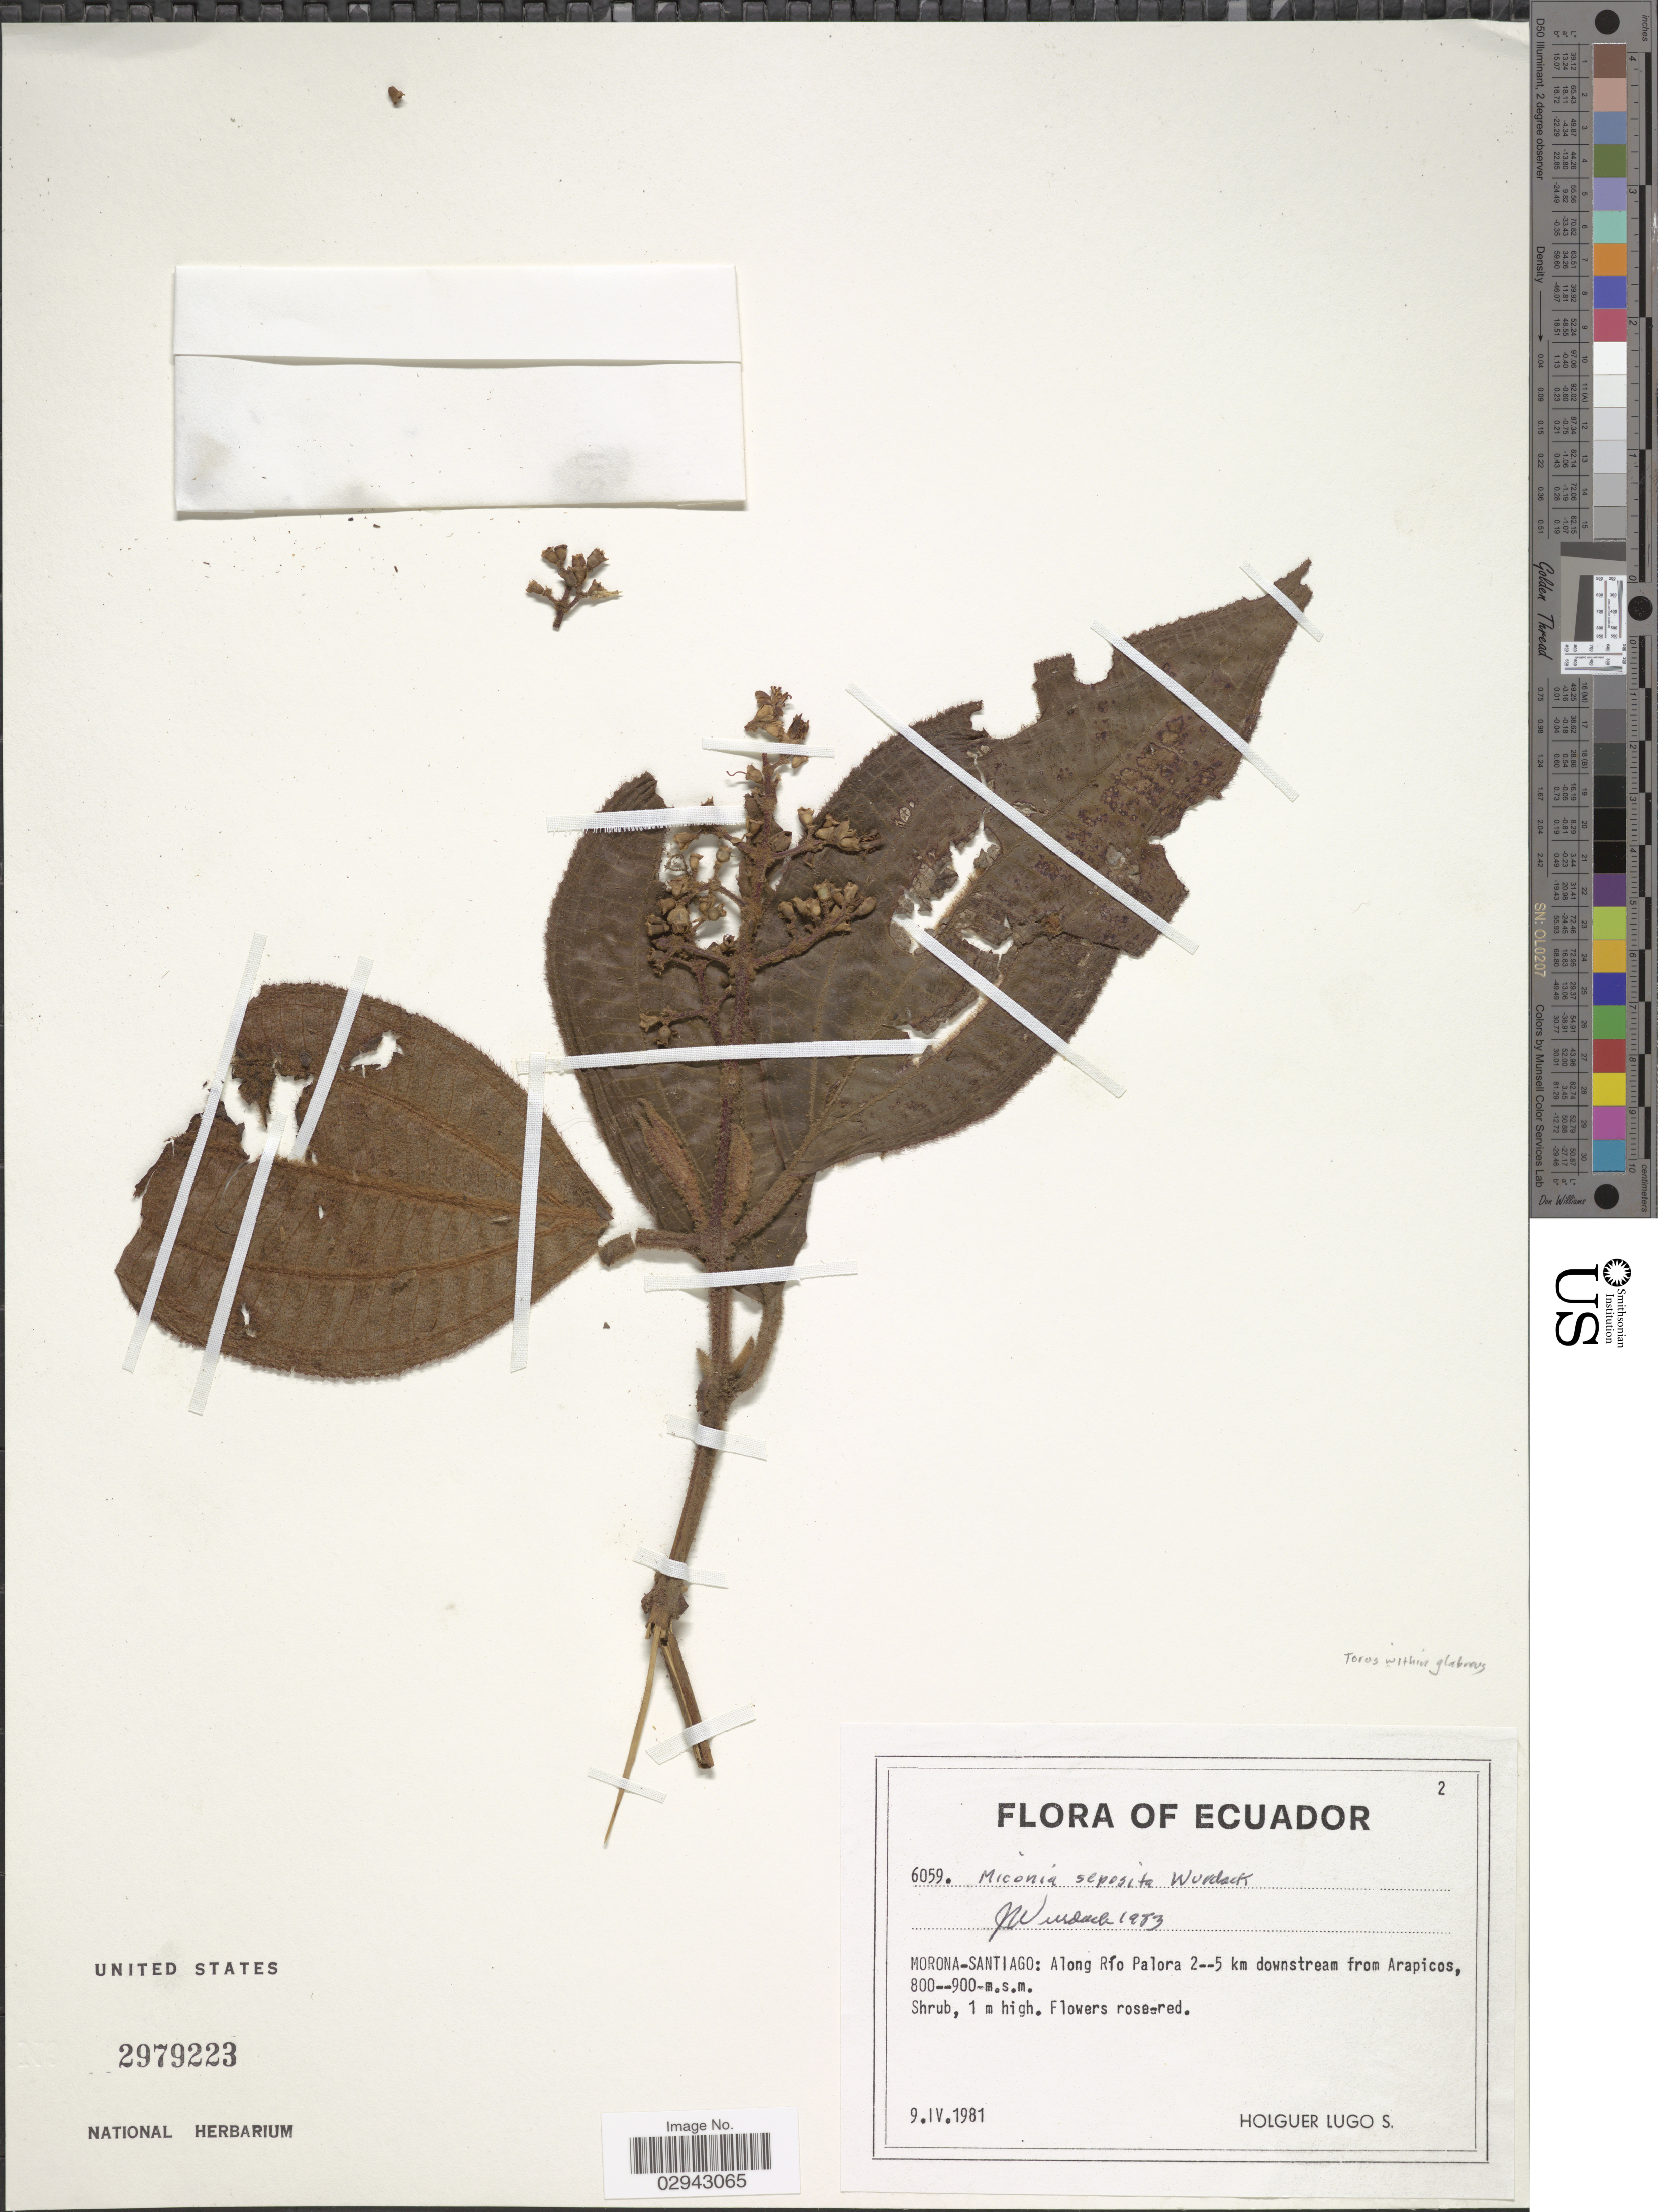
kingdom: Plantae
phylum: Tracheophyta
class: Magnoliopsida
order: Myrtales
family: Melastomataceae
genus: Miconia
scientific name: Miconia seposita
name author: Wurdack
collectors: H. Lugo S.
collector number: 6059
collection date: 1981-04-09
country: Ecuador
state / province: Morona-Santiago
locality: Along Río Palora 2--5 km downstream from Arapicos.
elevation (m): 800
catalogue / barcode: US 2979223